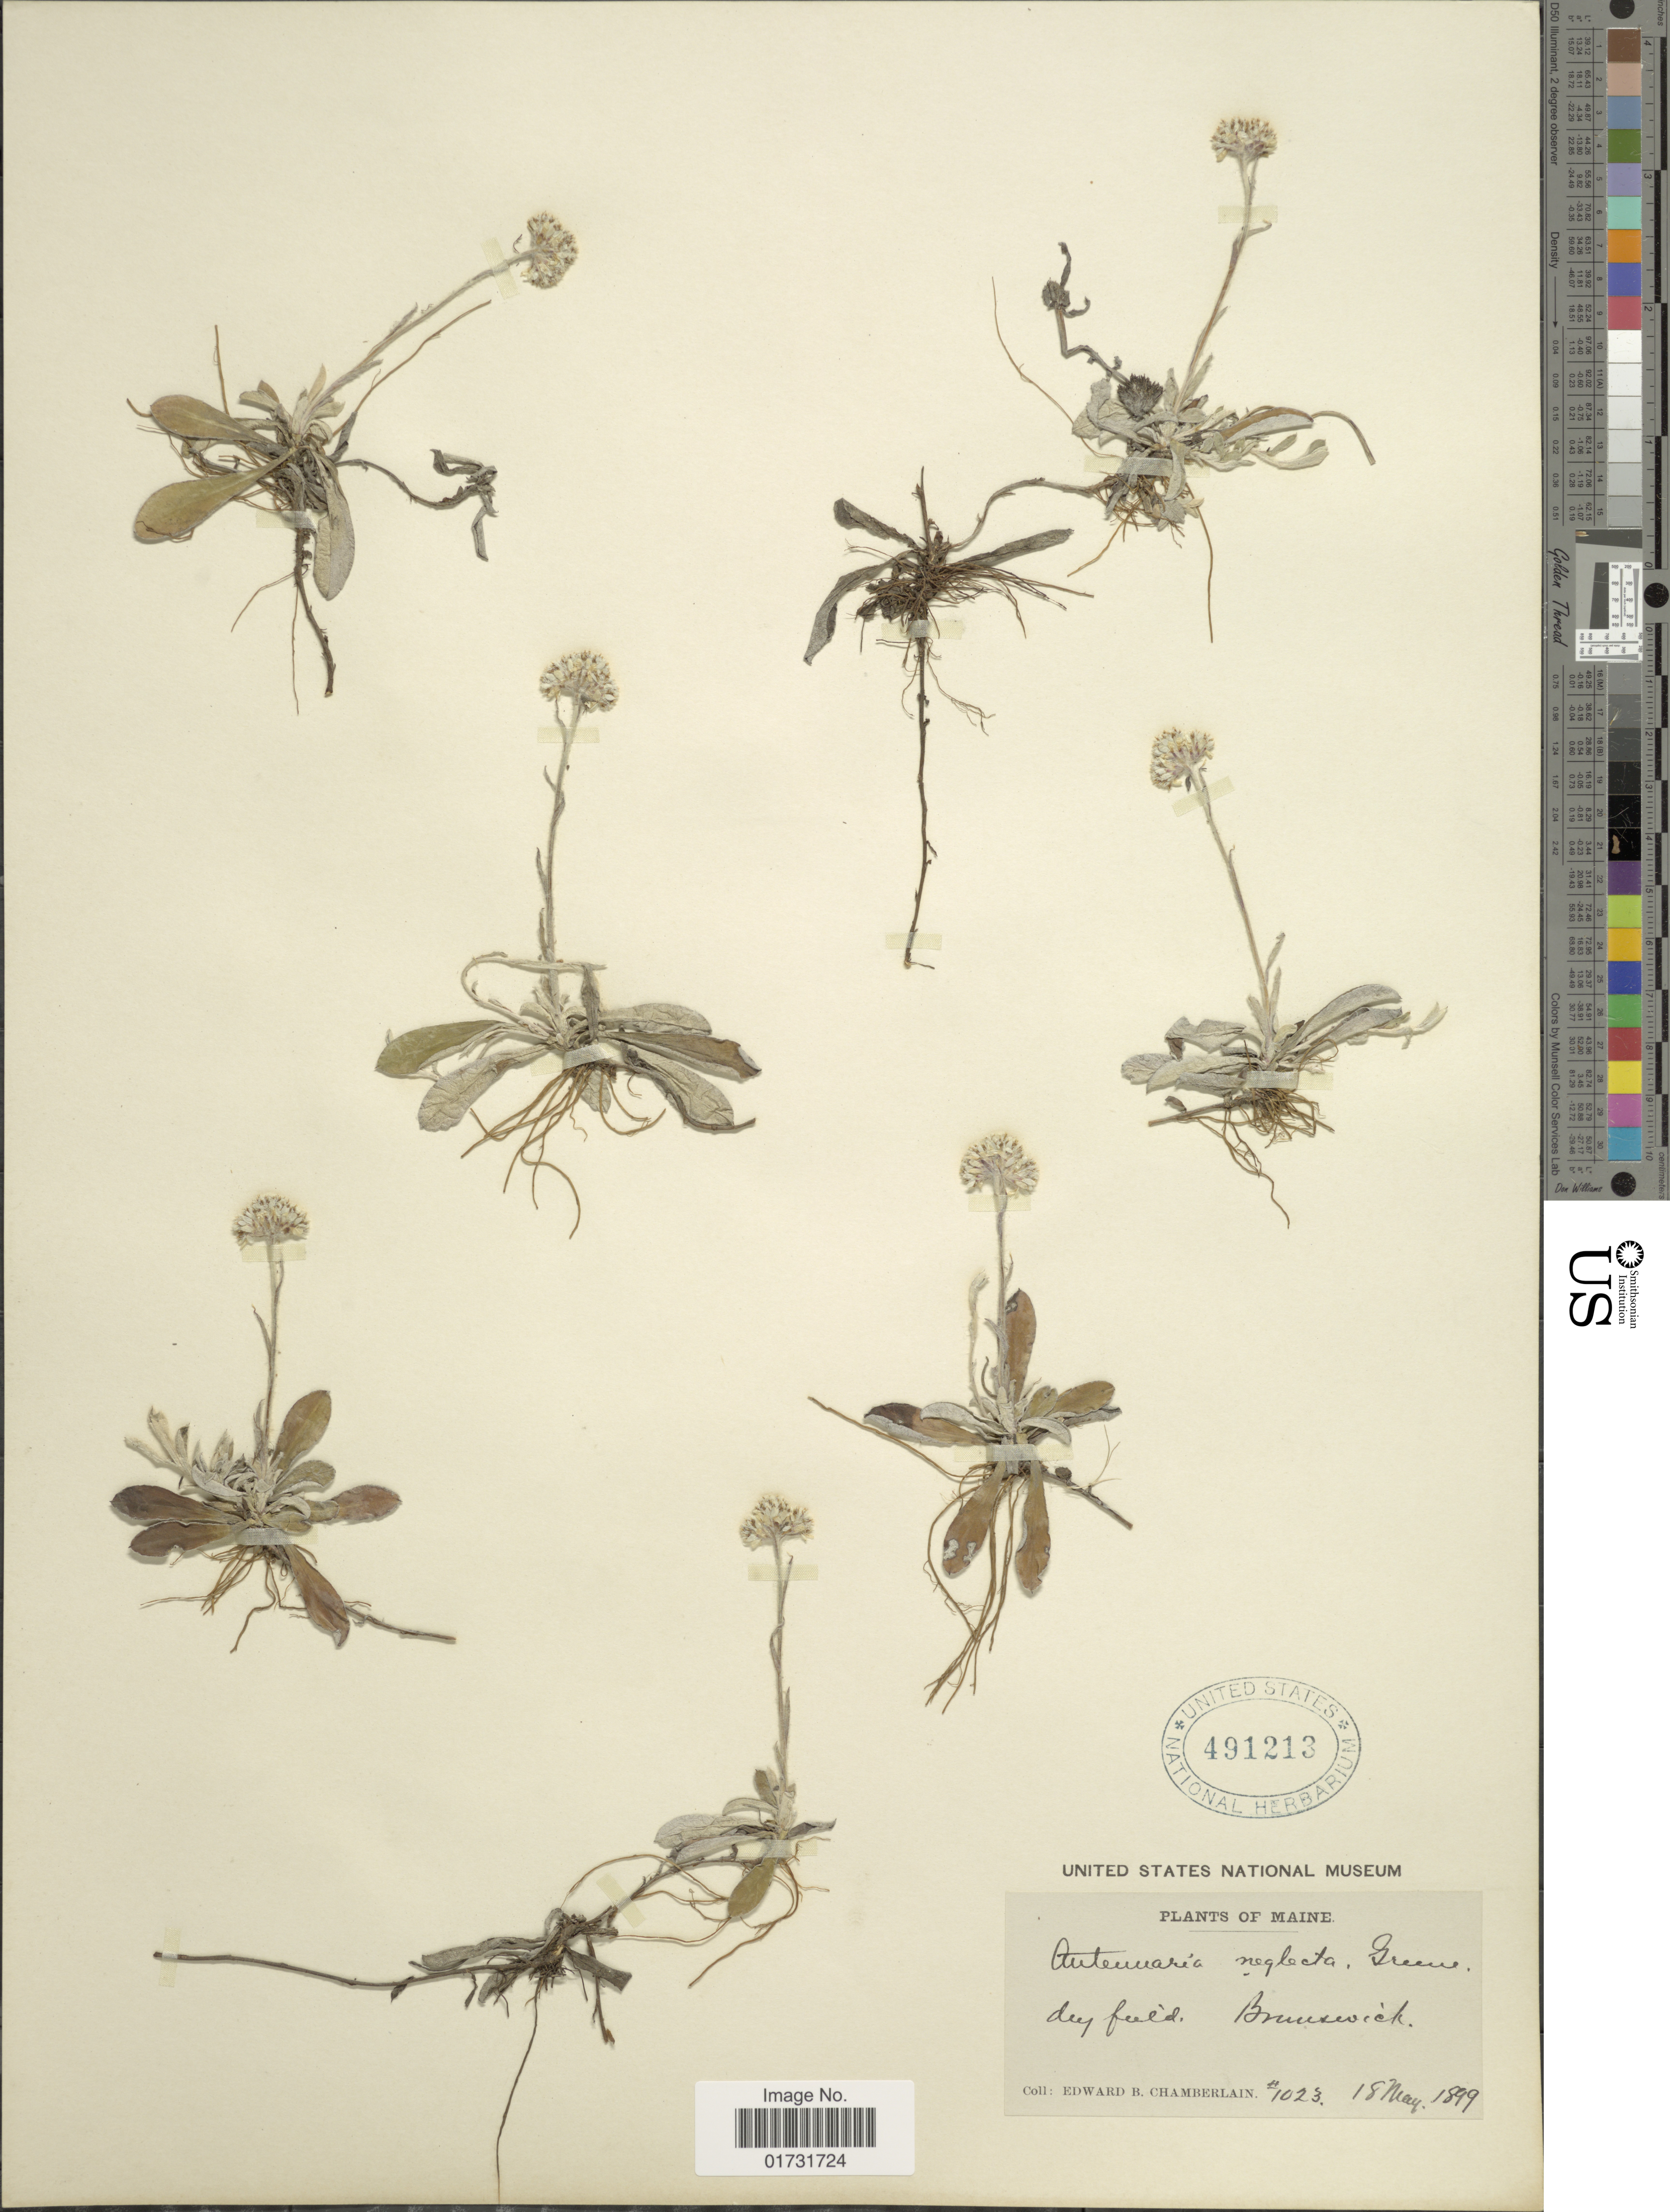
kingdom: Plantae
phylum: Tracheophyta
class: Magnoliopsida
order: Asterales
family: Asteraceae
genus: Antennaria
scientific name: Antennaria neglecta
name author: Greene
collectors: E. Chamberlain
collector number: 1023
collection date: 1899-05-18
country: United States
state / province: Maine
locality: Brunswick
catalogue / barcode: US 491213